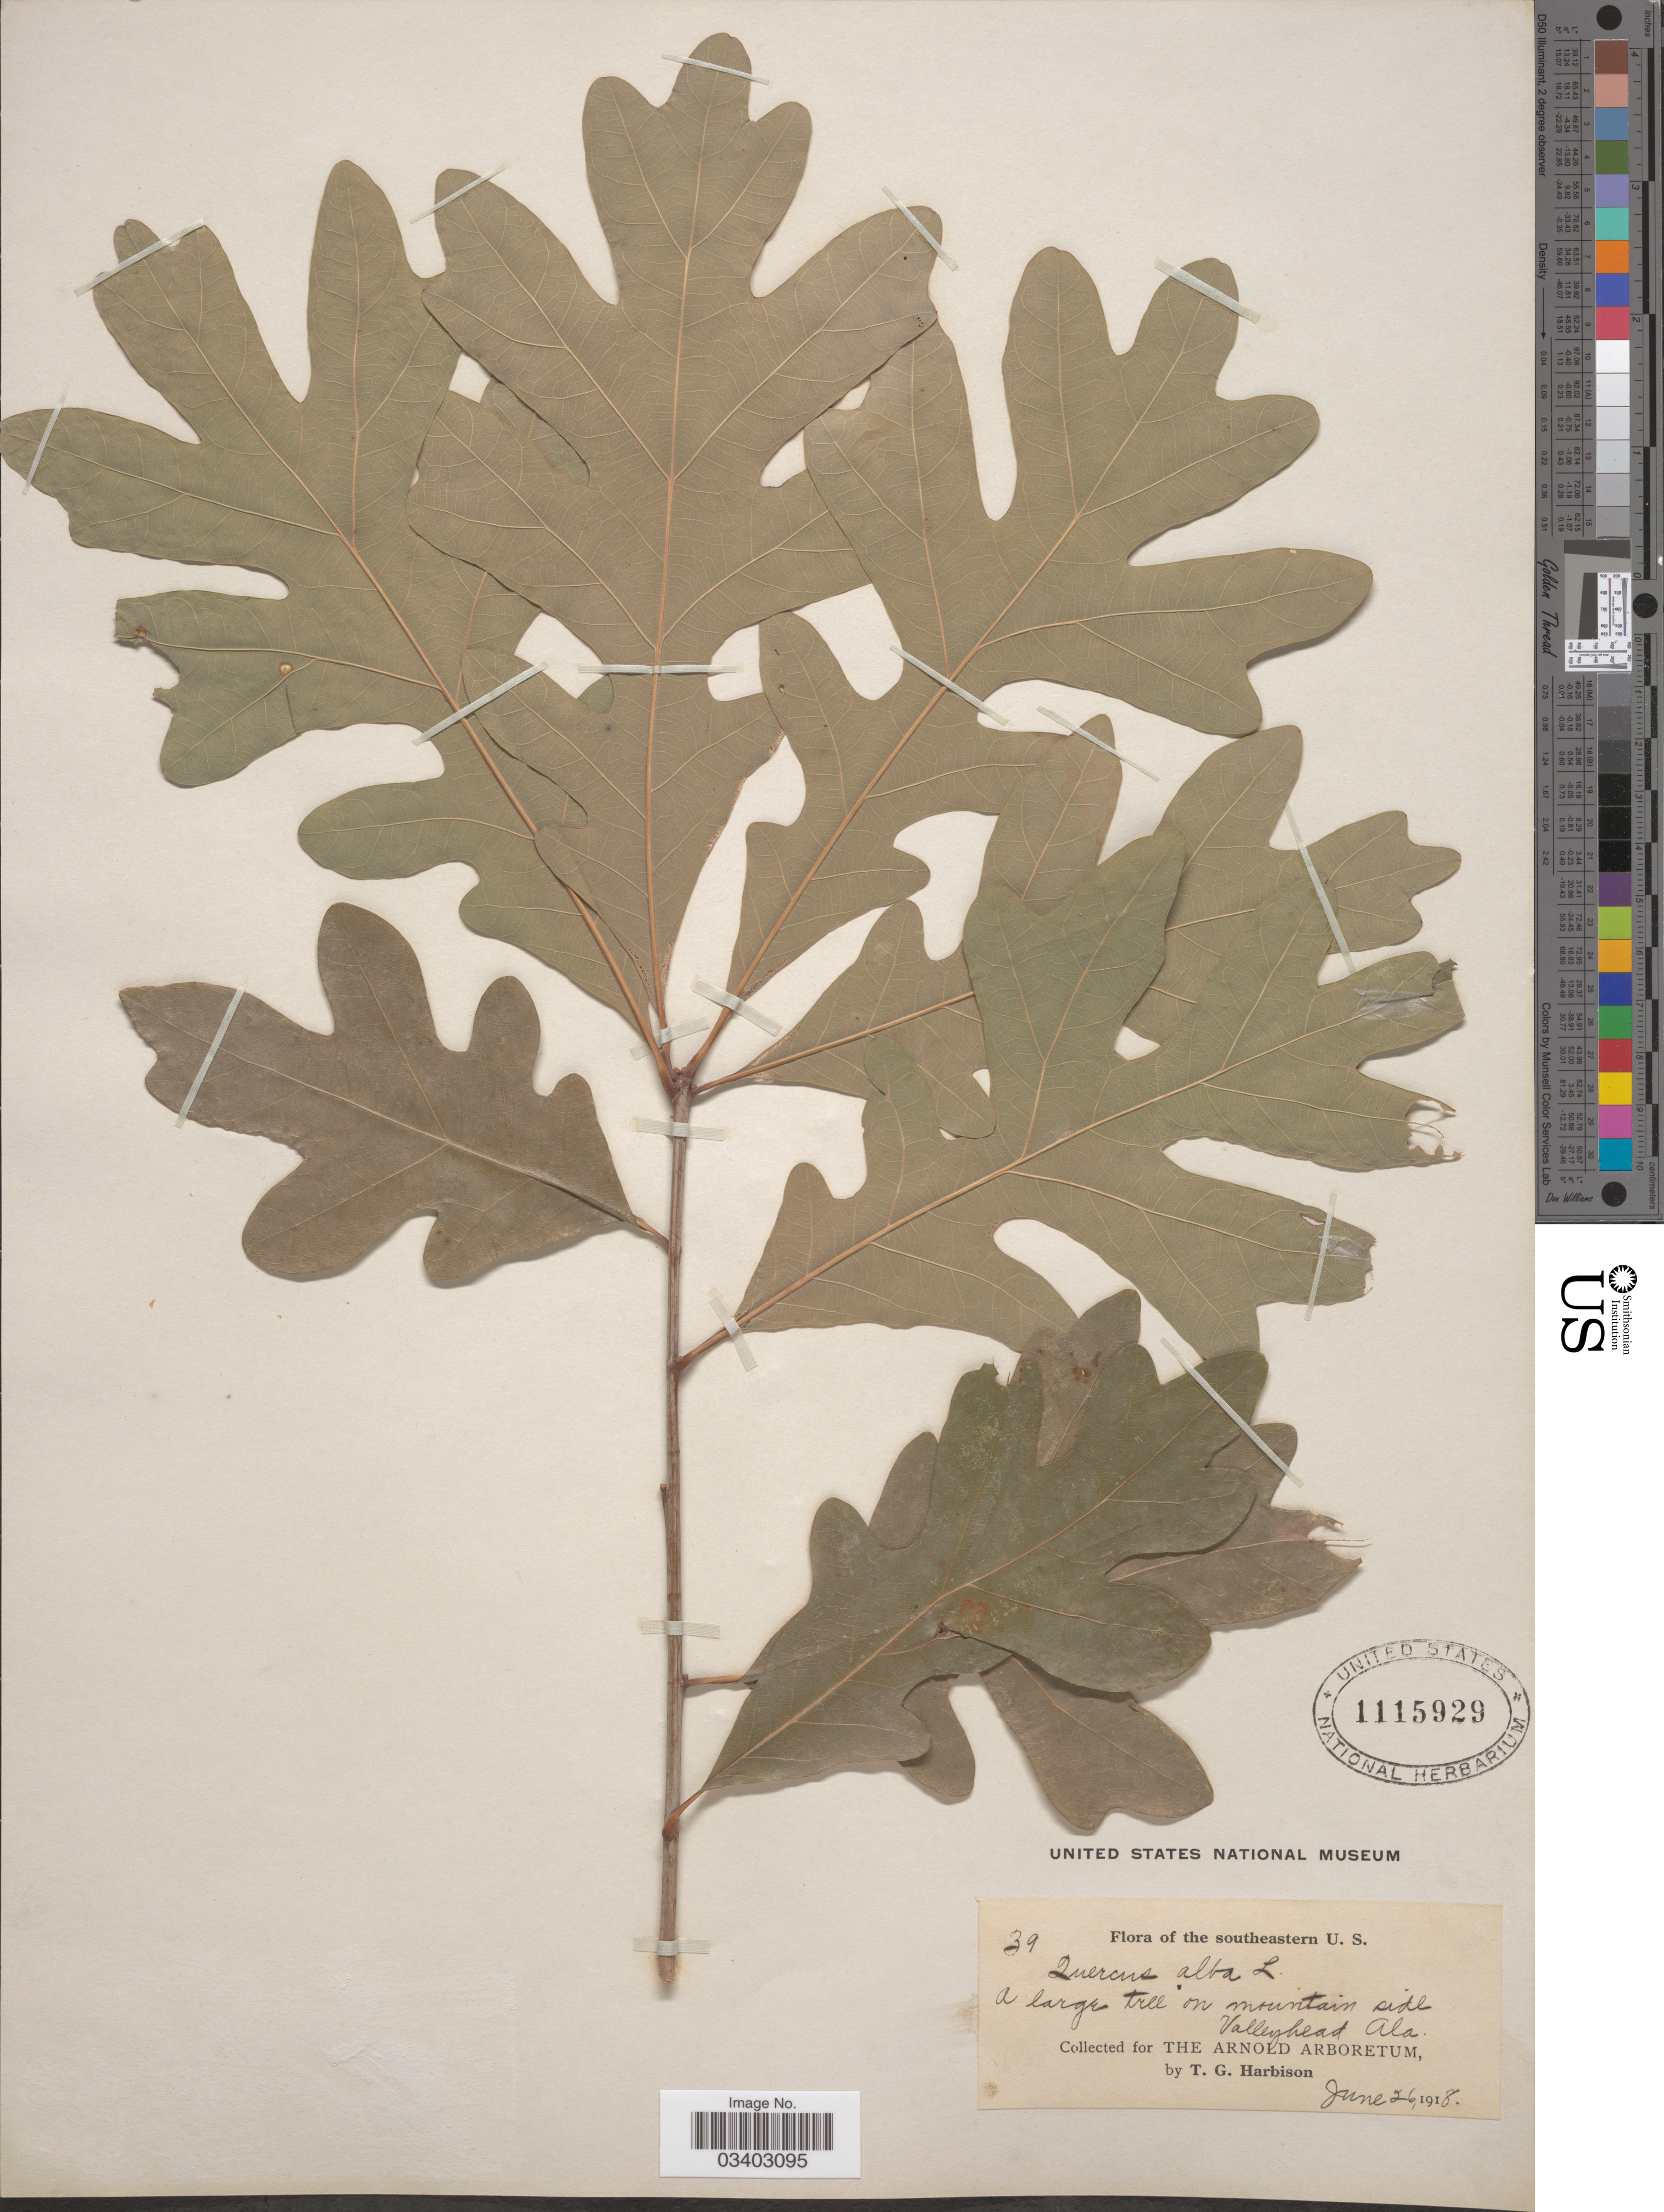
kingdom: Plantae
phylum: Tracheophyta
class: Magnoliopsida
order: Fagales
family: Fagaceae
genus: Quercus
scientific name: Quercus alba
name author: L.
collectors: T. Harbison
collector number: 39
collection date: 1918-06-26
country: United States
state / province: Alabama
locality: Southeastern U. S. On mountain side Valleyhead Ala.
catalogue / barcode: US 1115929